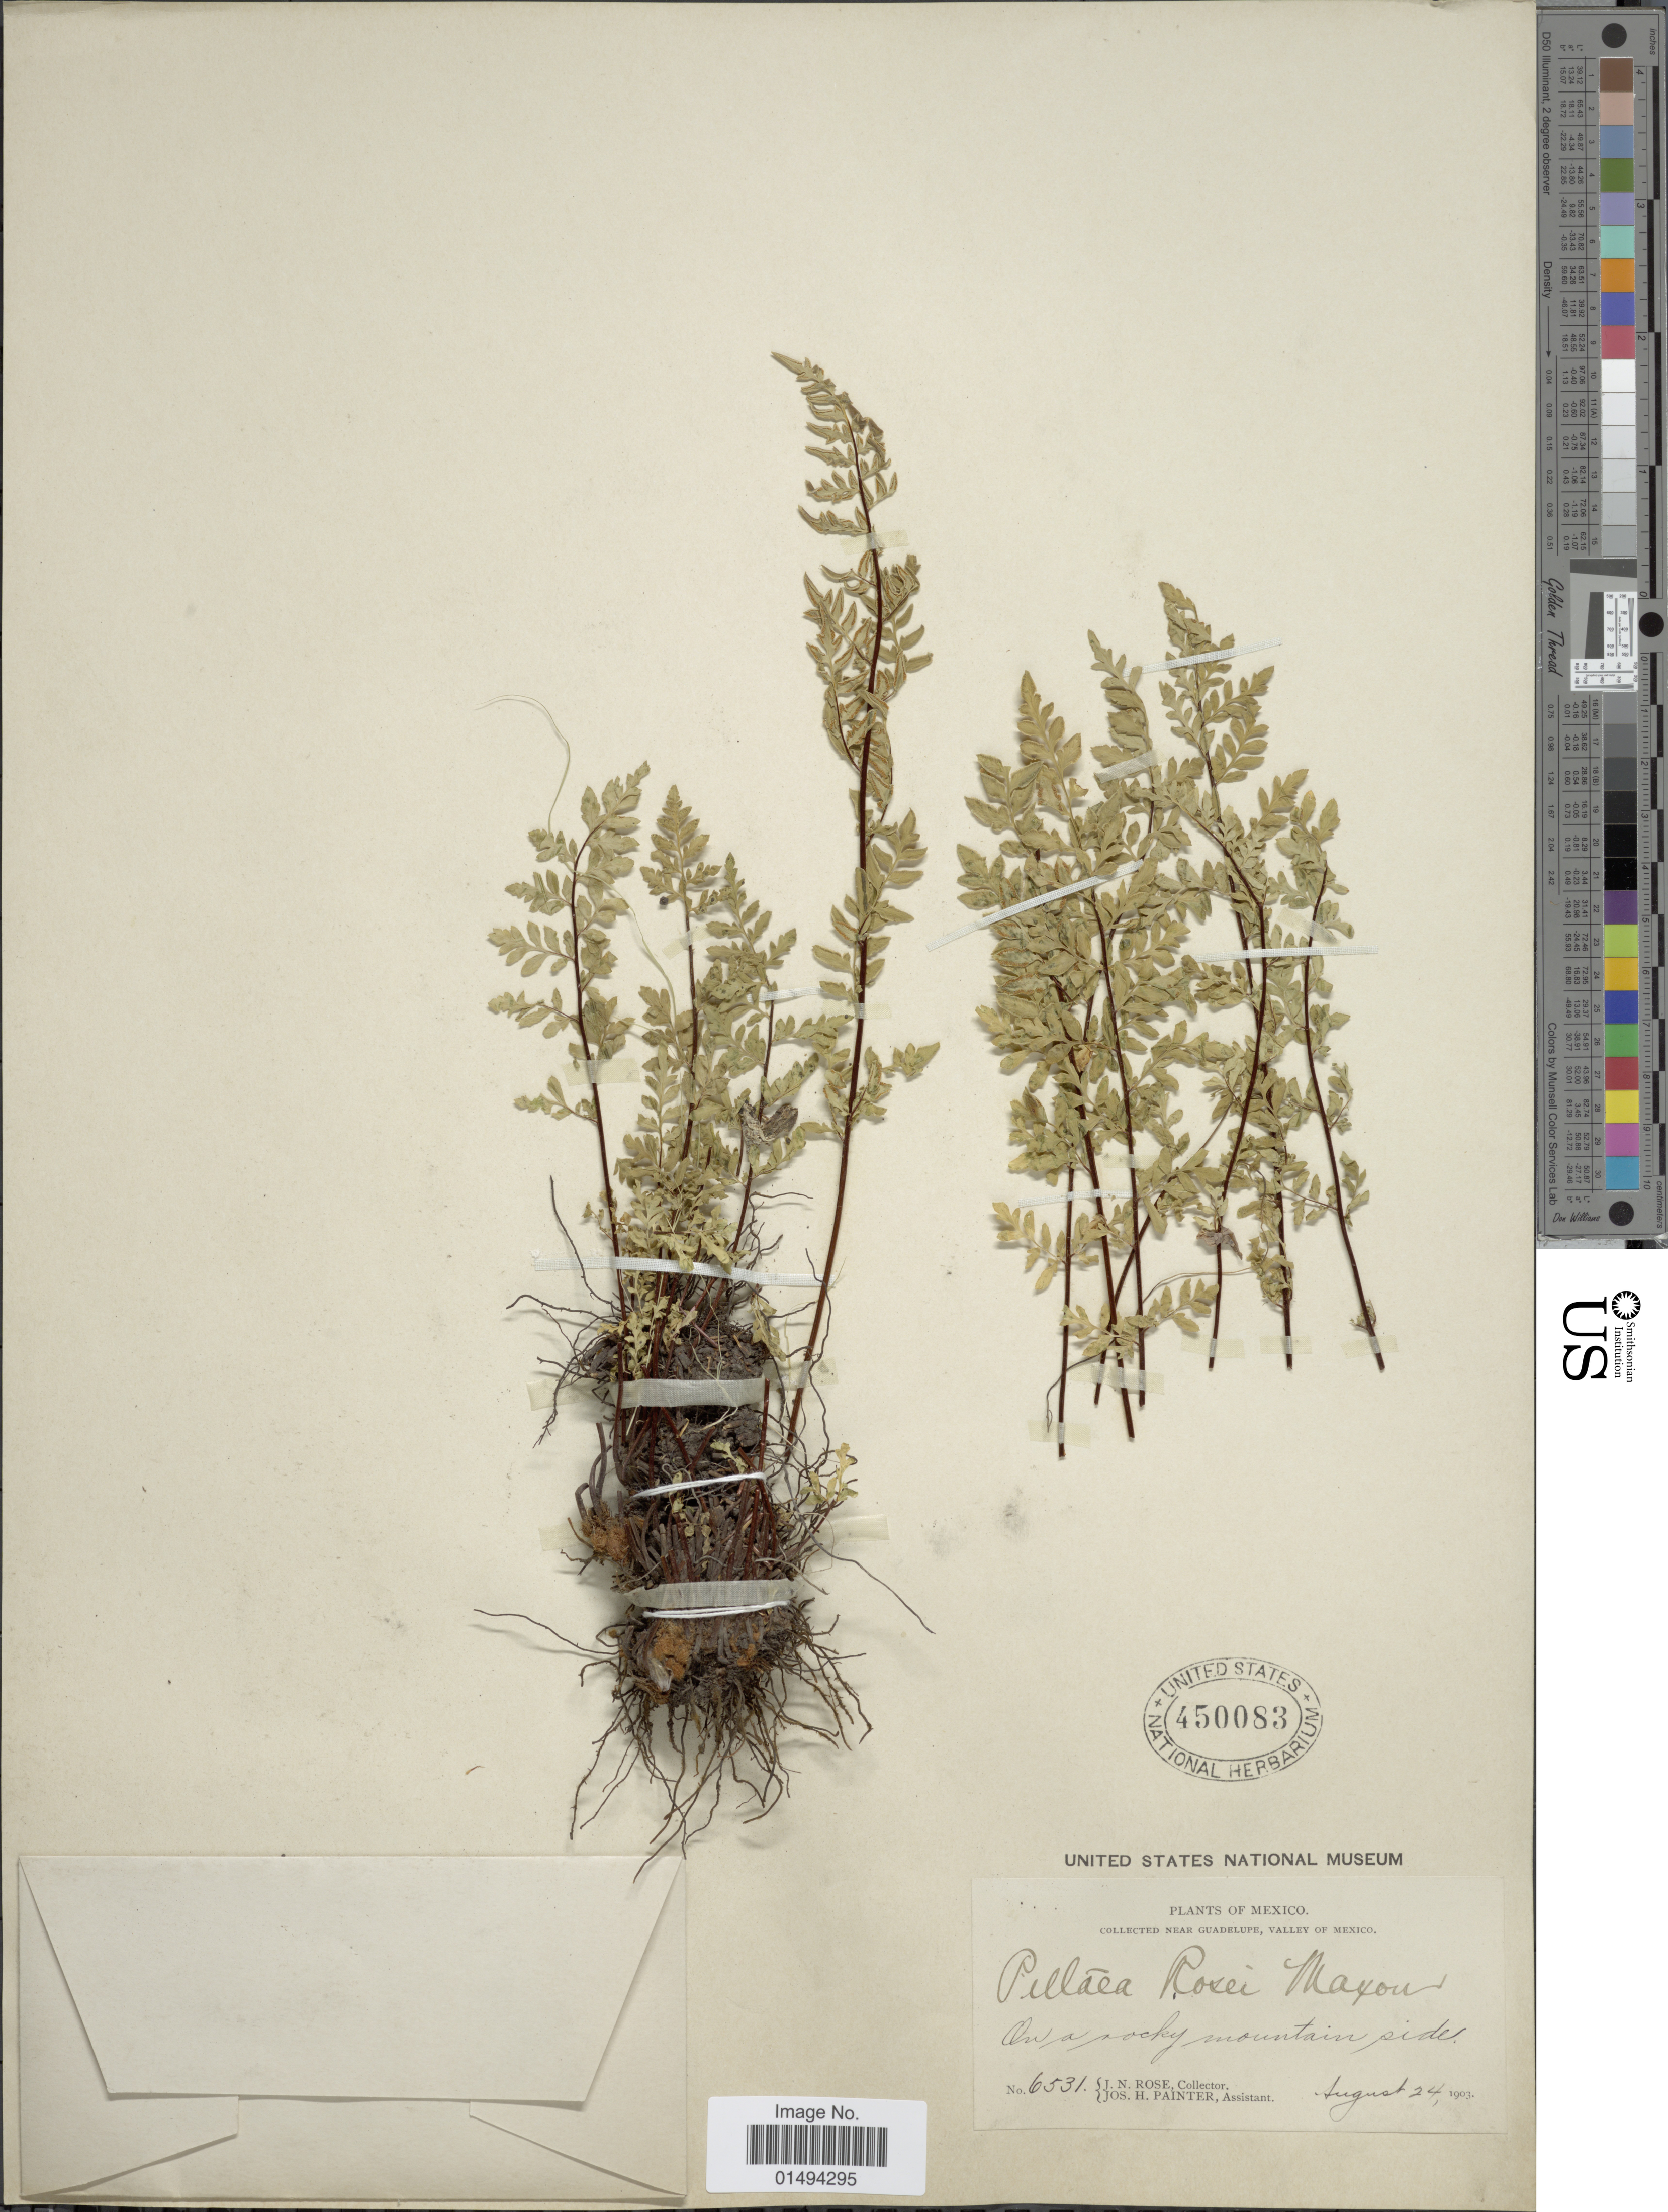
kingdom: Plantae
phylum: Tracheophyta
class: Polypodiopsida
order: Polypodiales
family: Pteridaceae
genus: Myriopteris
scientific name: Myriopteris allosuroides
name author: (Mett.) Grusz & Windham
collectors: J. N. Rose & J. H. Painter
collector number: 6531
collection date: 1903-08-24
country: Mexico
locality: Collected near Guadelupe, Valley of Mexico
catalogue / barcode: US 450083